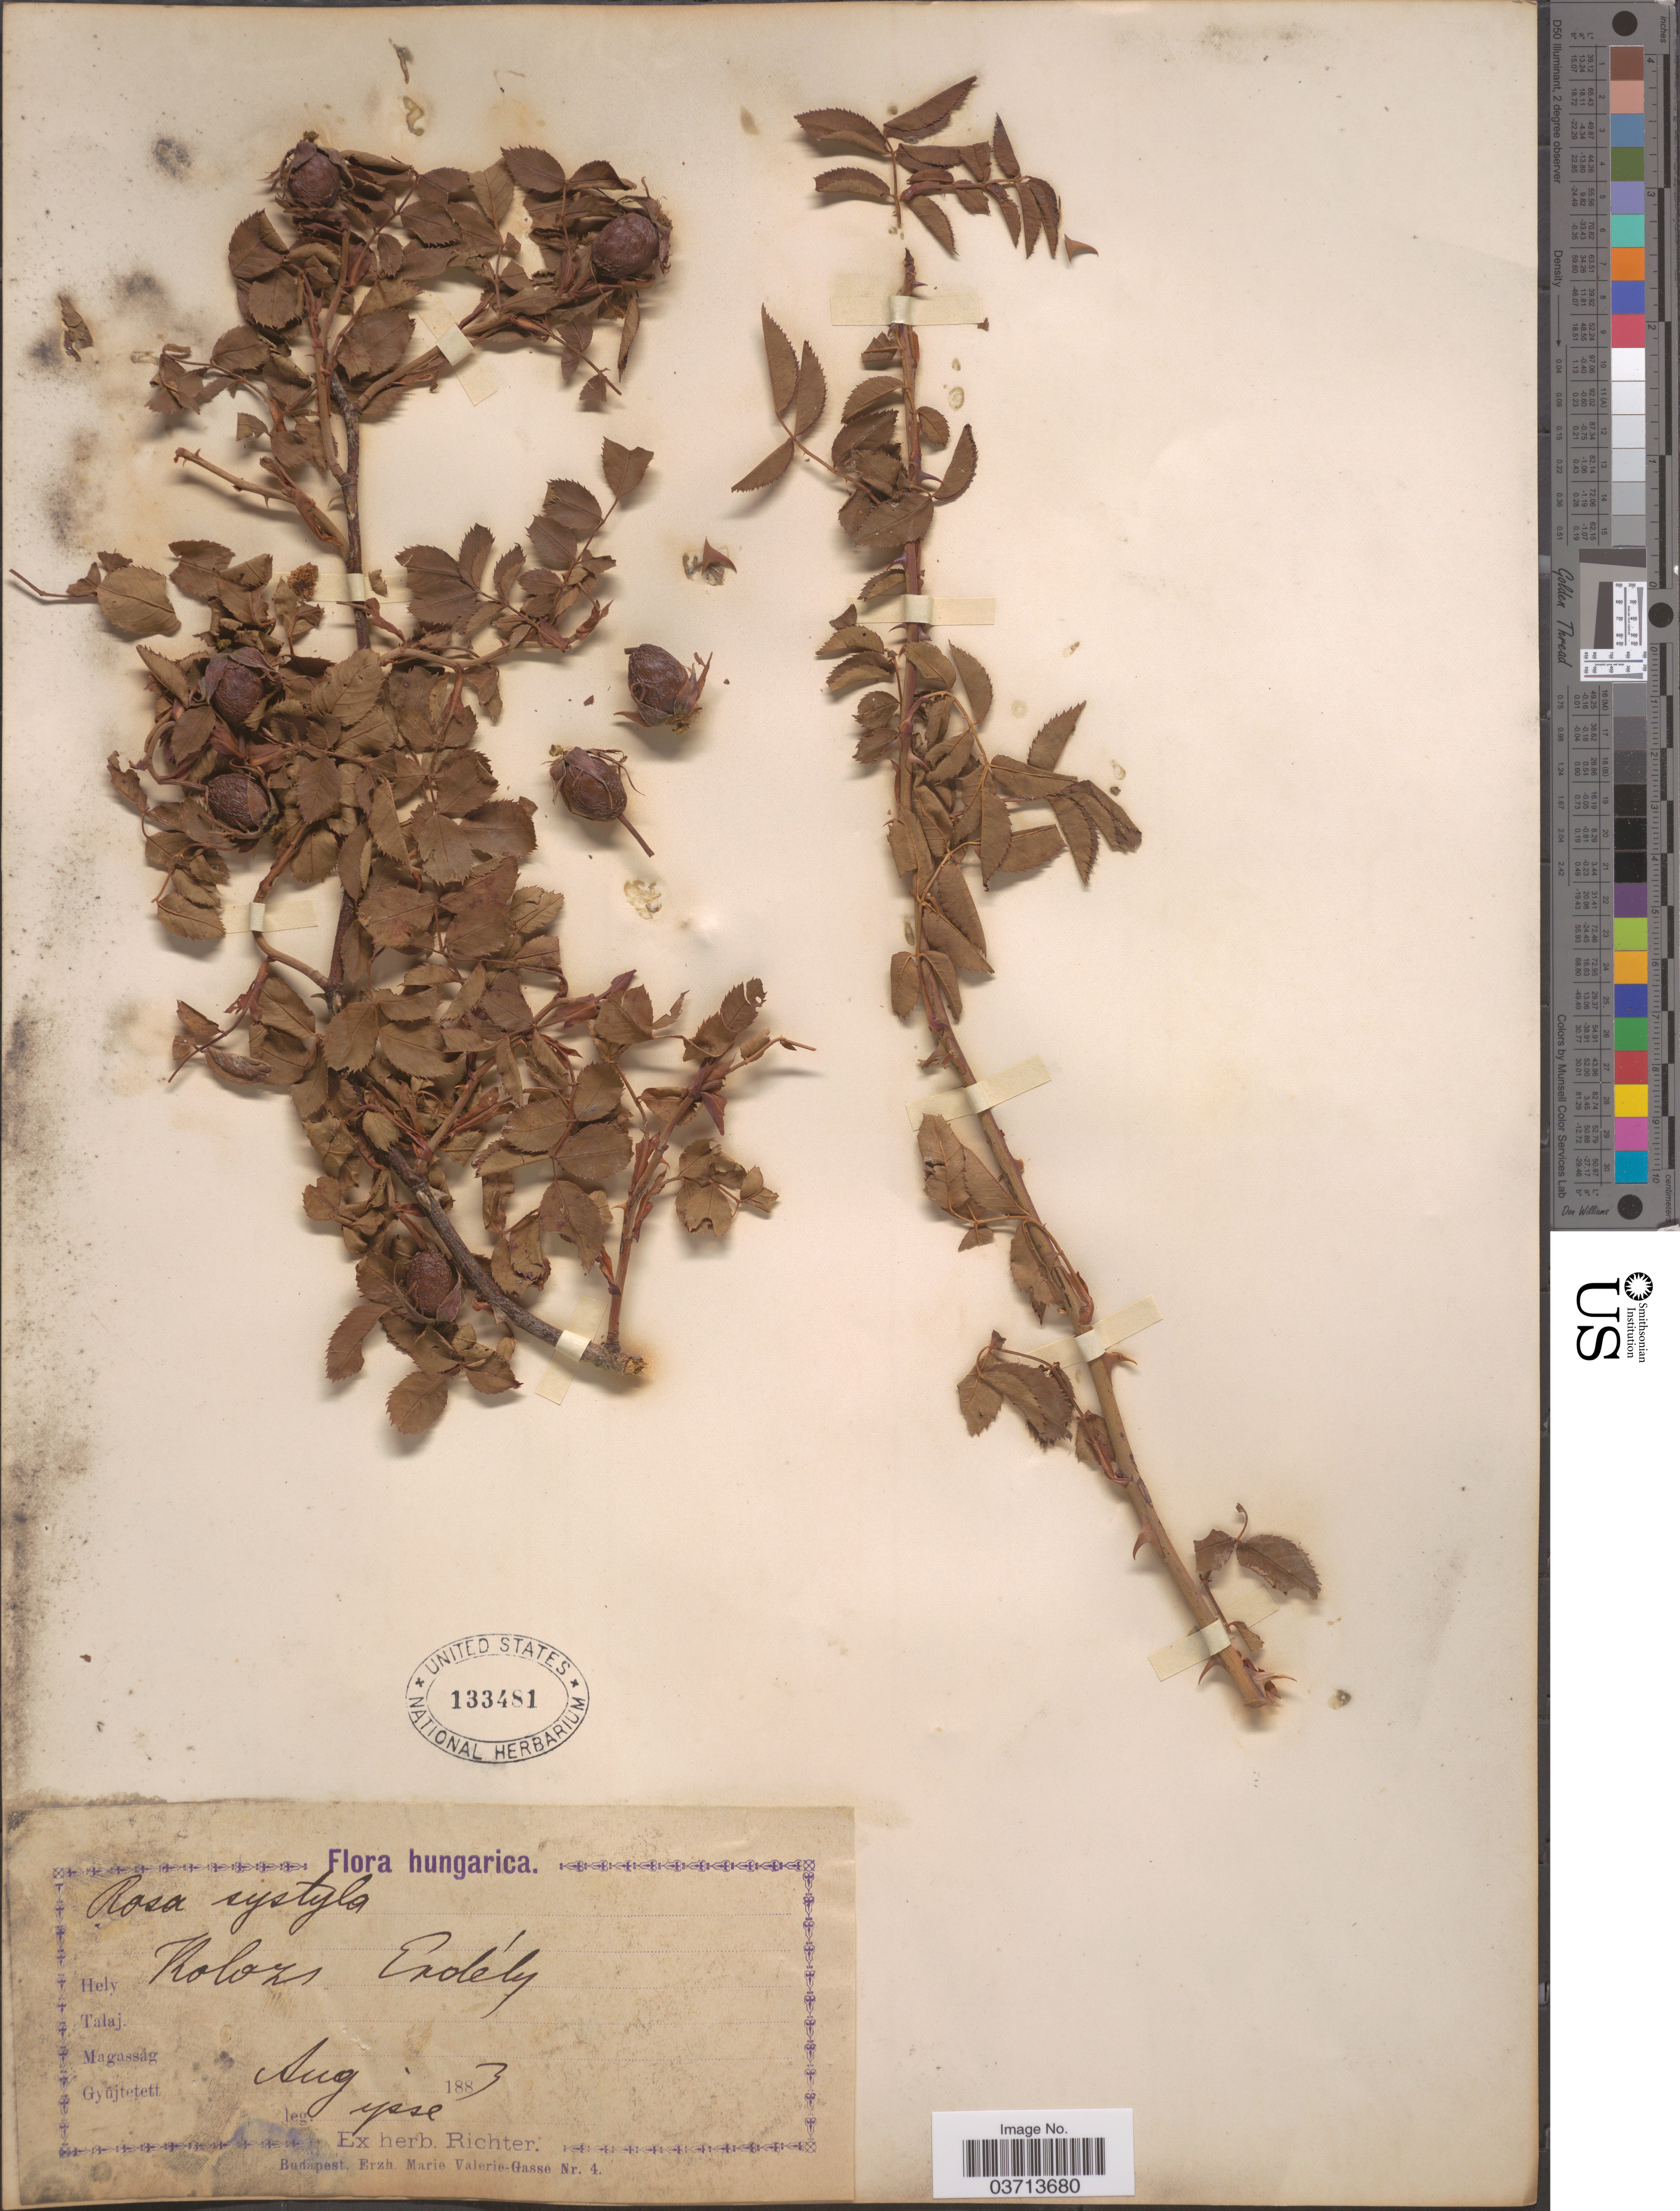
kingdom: Plantae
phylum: Tracheophyta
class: Magnoliopsida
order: Rosales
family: Rosaceae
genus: Rosa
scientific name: Rosa systyla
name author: Bastard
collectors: -- Richter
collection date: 1883-08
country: Hungary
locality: Kolozs Erdély.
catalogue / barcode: US 133481